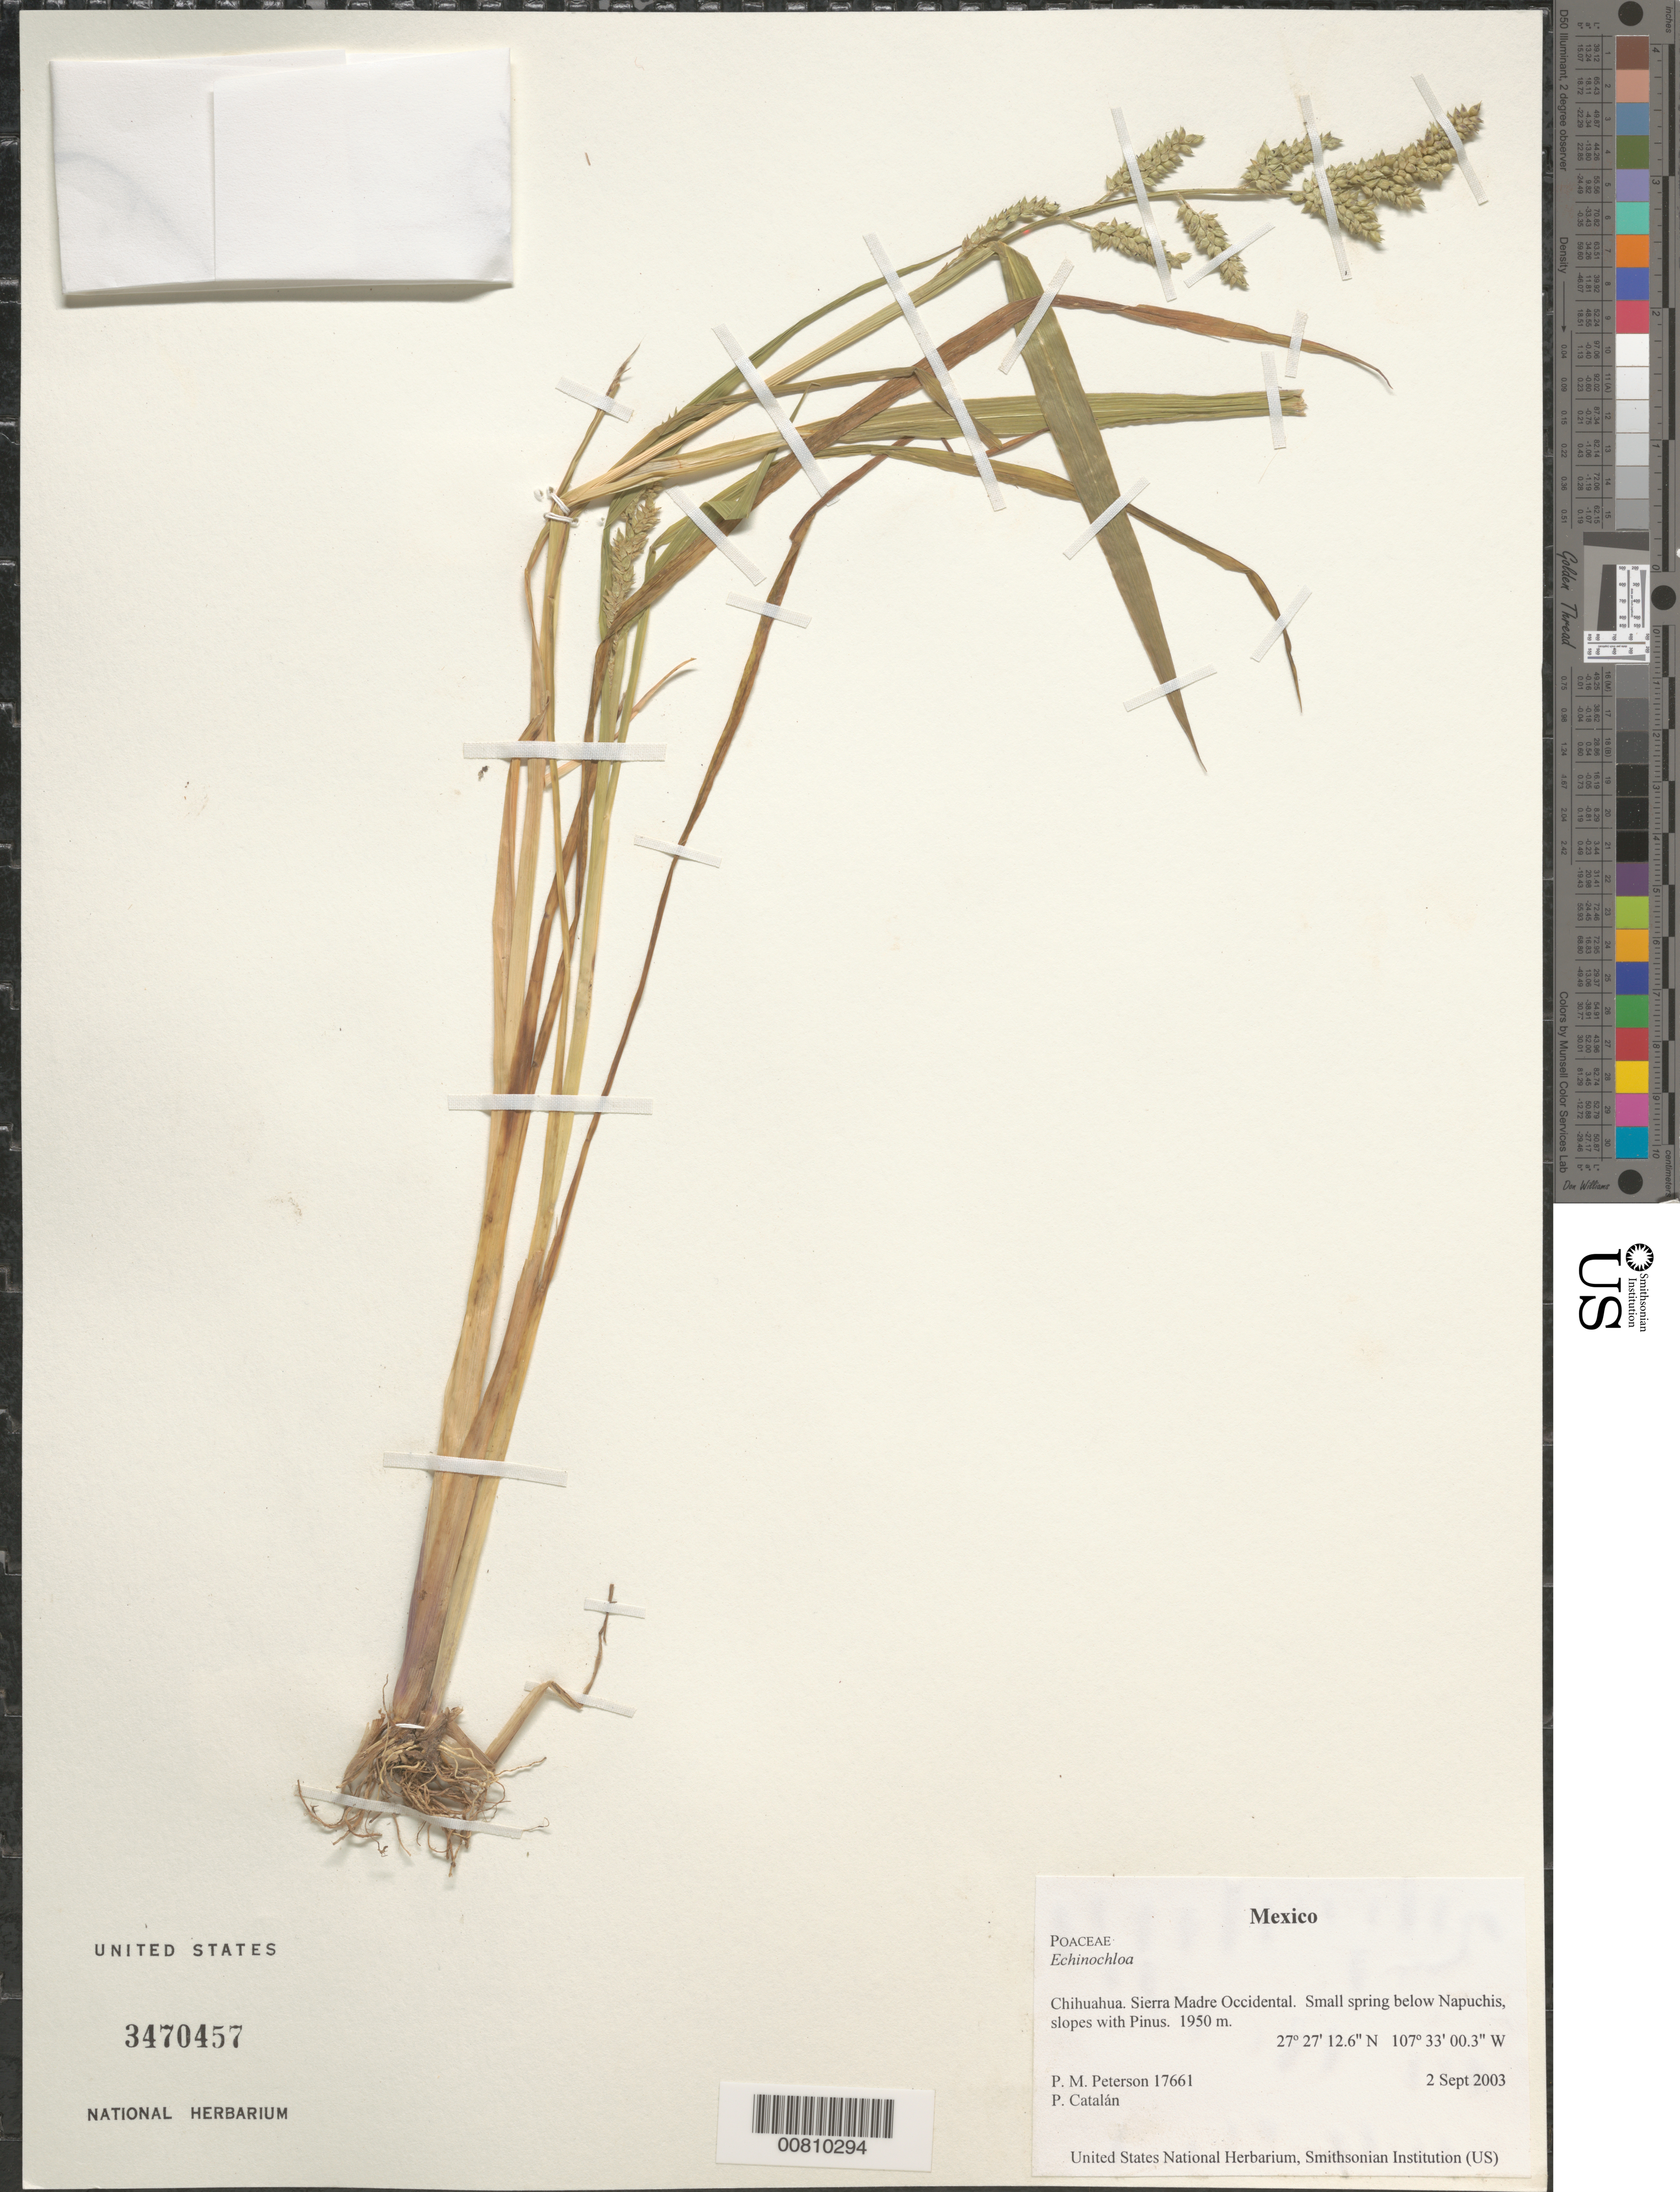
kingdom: Plantae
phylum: Tracheophyta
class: Liliopsida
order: Poales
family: Poaceae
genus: Echinochloa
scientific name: Echinochloa sp.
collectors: P. M. Peterson & P. Catalán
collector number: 17661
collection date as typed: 02 Sep 2003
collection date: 2003-09-02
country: Mexico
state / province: Chihuahua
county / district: Sierra Madre Occidental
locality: Small spring below Napuchis, slopes with Pinus.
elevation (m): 1950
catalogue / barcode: US 3470457